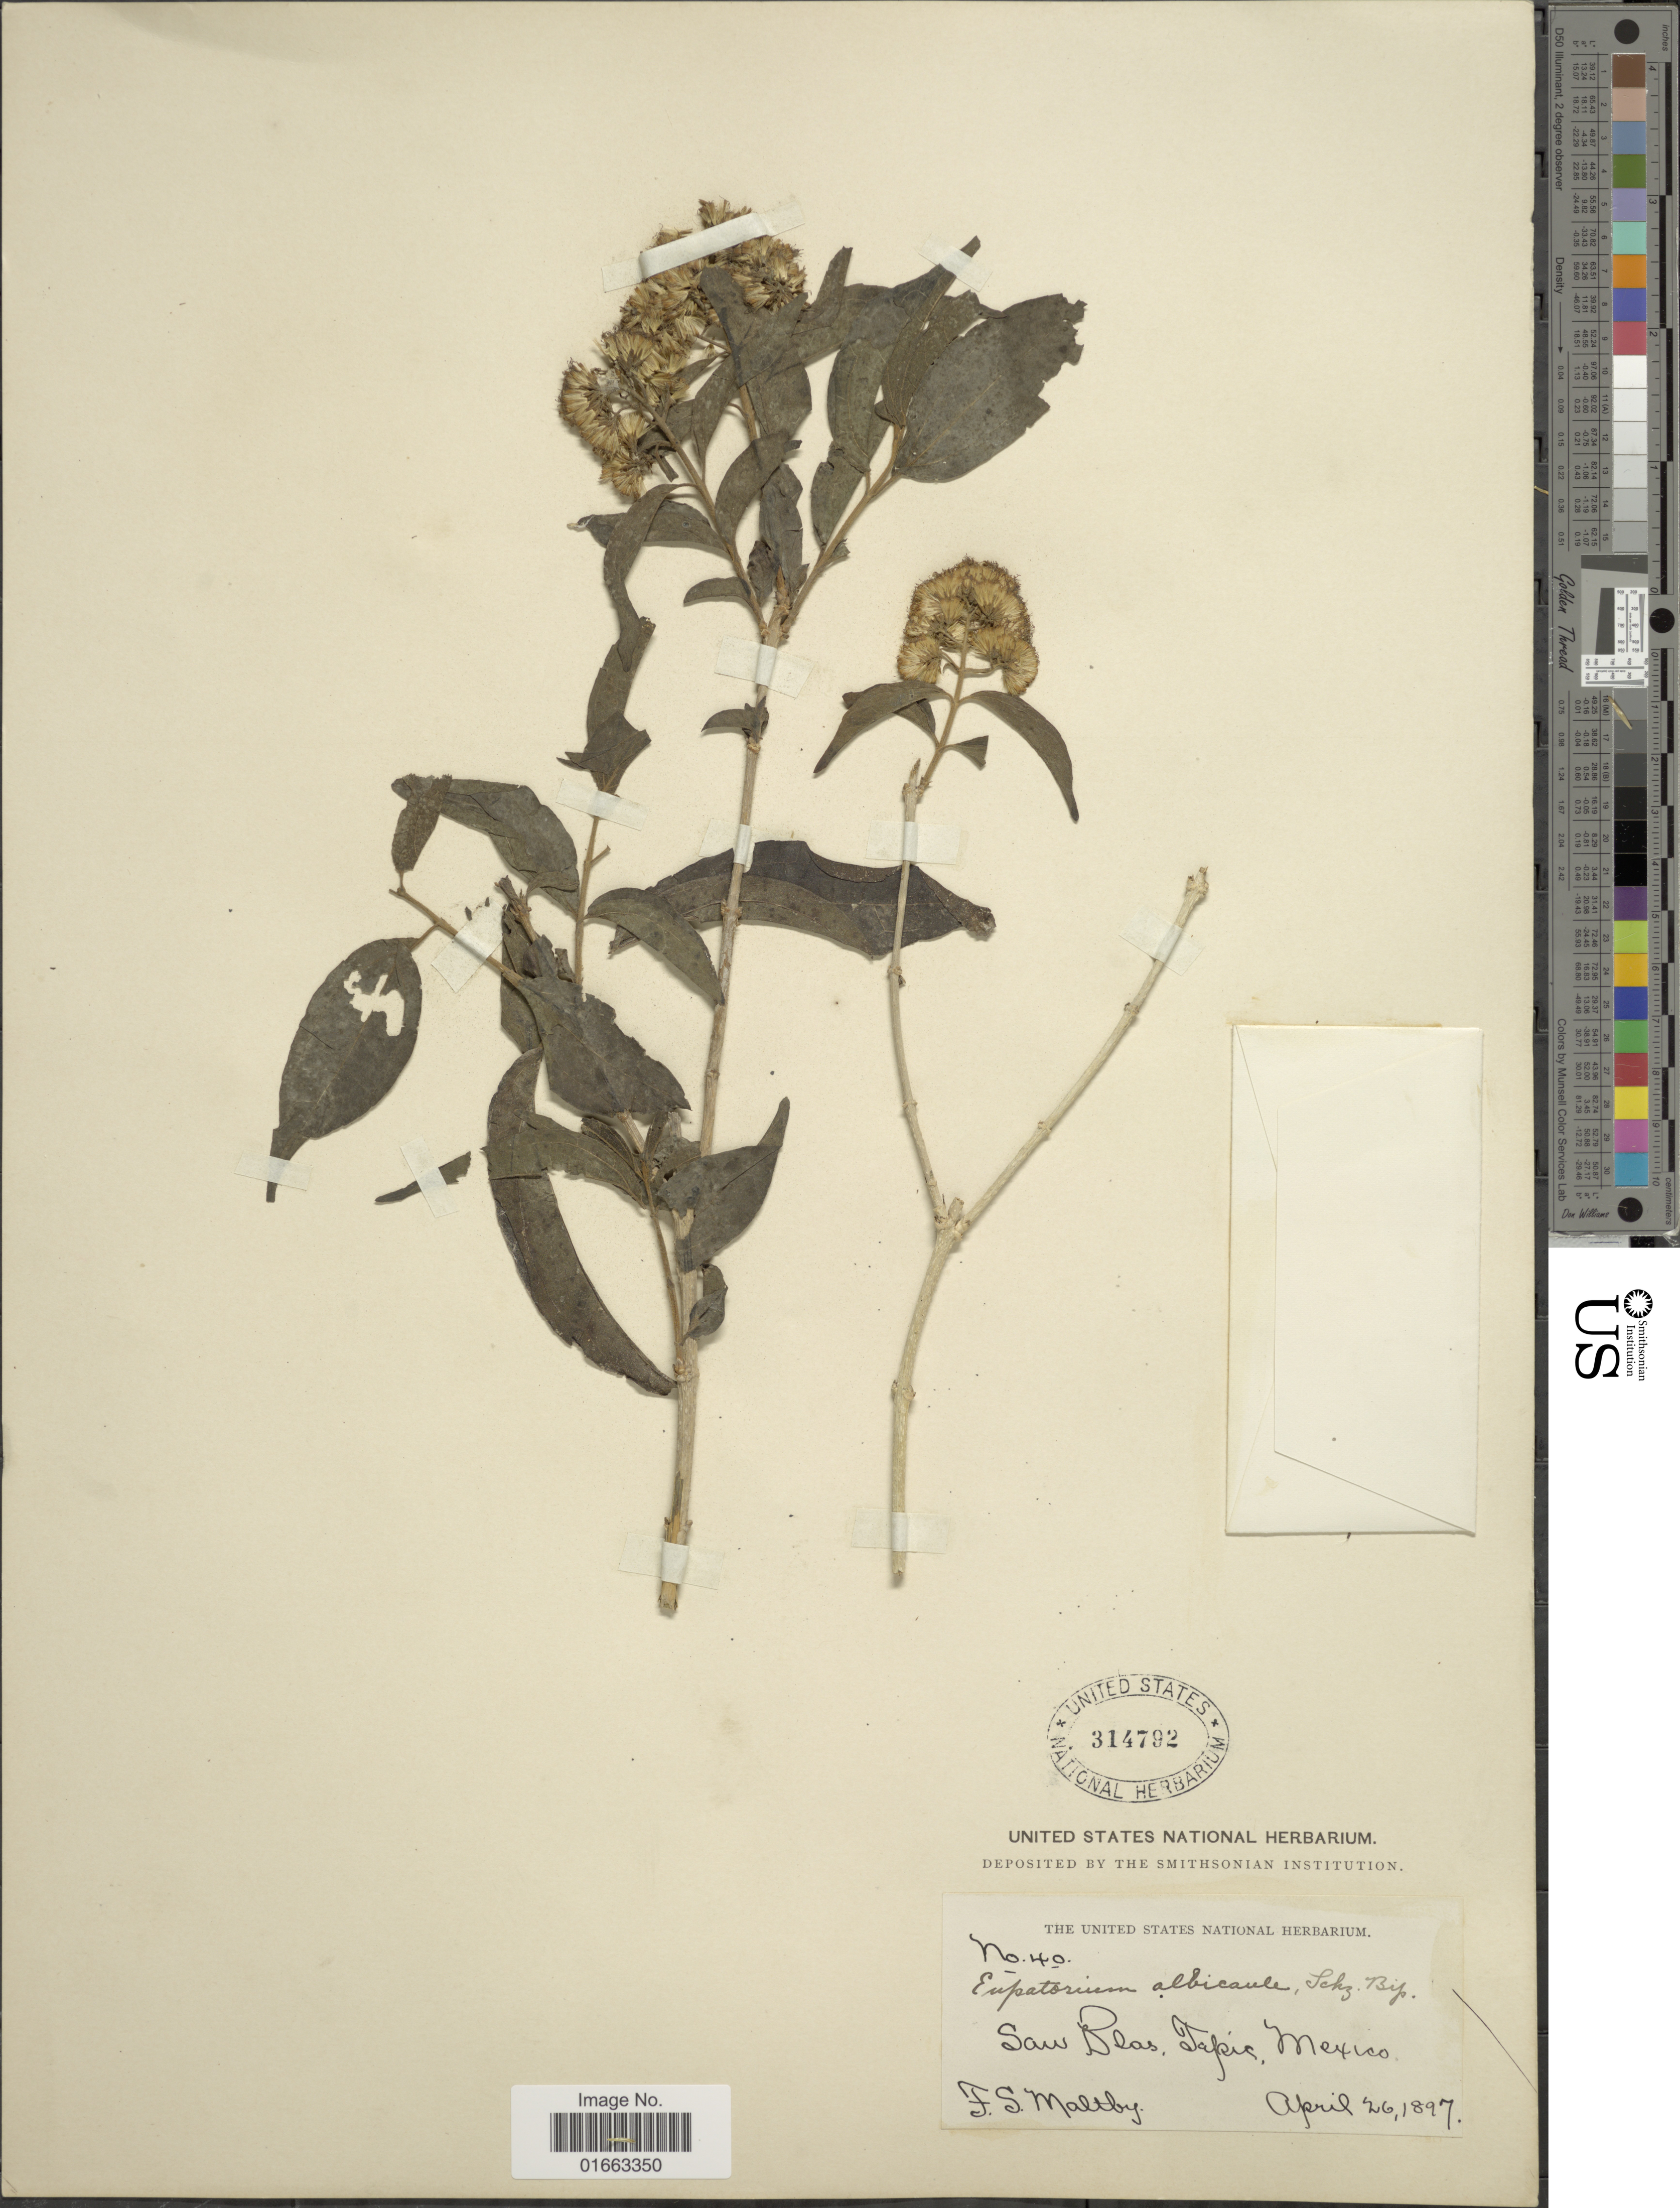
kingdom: Plantae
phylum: Tracheophyta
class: Magnoliopsida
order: Asterales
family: Asteraceae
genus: Koanophyllon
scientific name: Koanophyllon albicaule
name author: (Sch. Bip. ex Klatt) R.M. King & H. Rob.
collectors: F. S. Maltby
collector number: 40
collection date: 1897-04-26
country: Mexico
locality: San Blas, Tepic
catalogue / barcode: US 314792